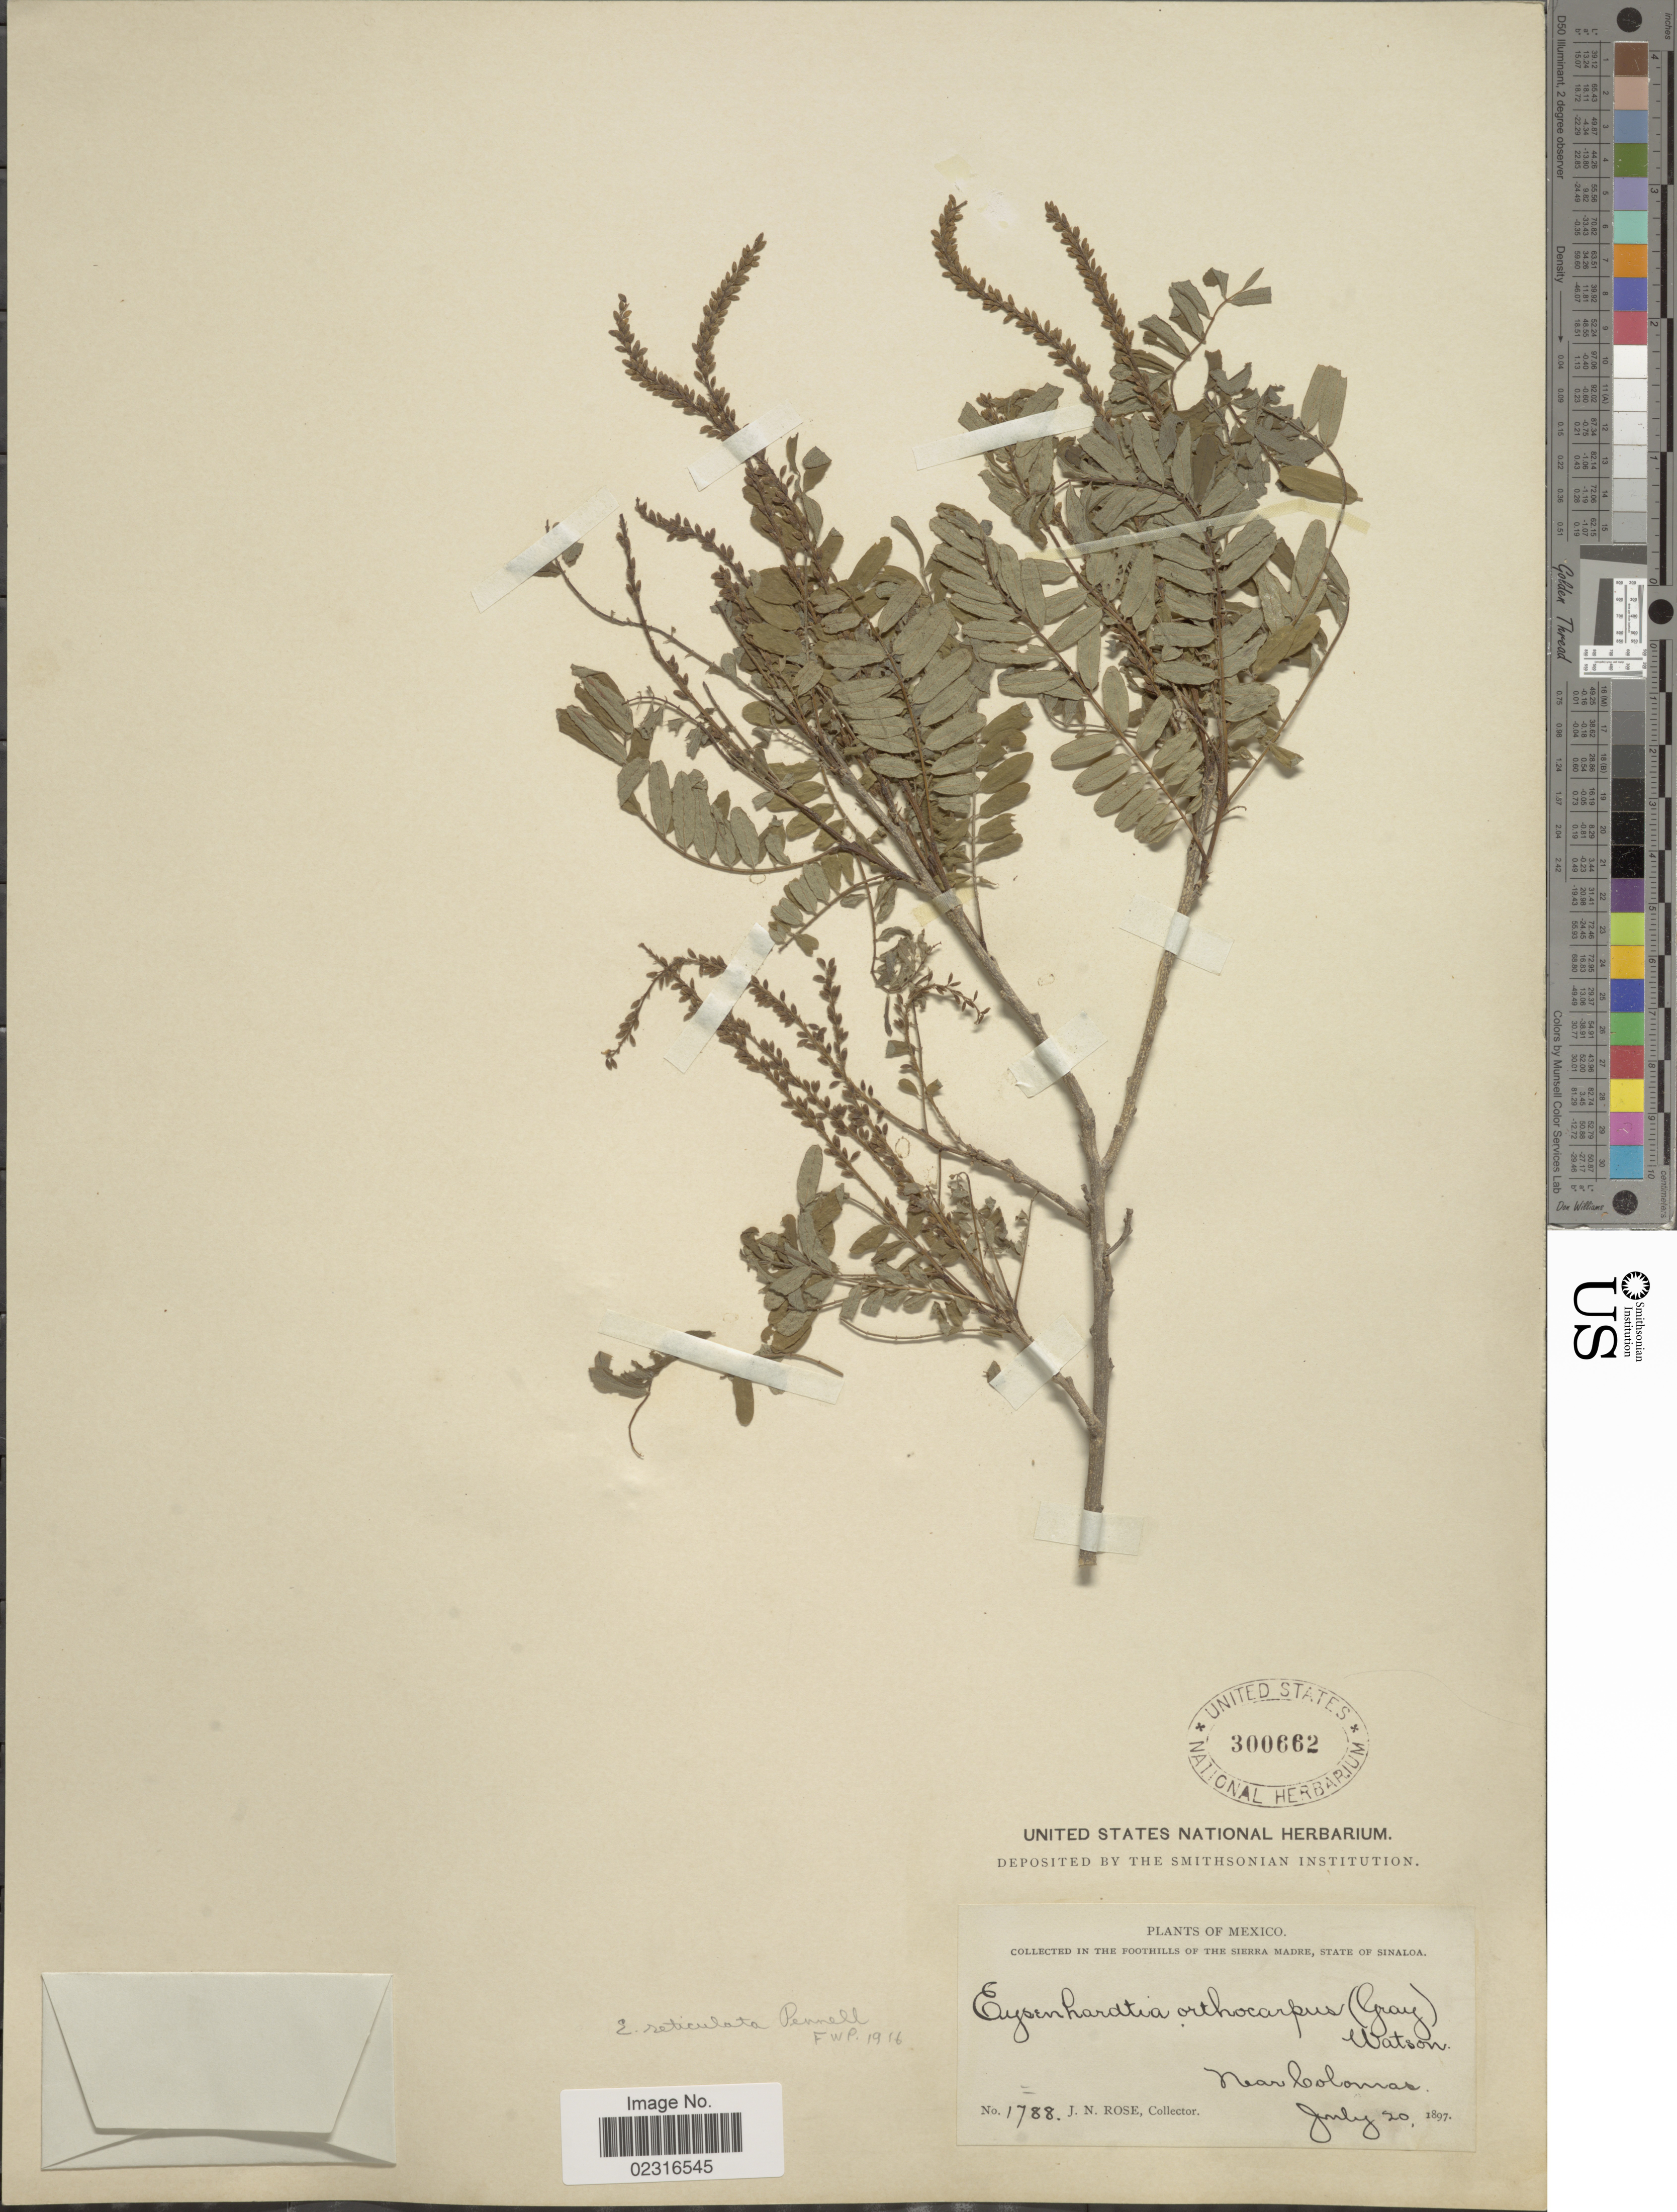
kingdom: Plantae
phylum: Tracheophyta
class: Magnoliopsida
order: Fabales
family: Fabaceae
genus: Eysenhardtia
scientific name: Eysenhardtia reticulata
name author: Pennell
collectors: J. N. Rose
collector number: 1788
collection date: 1897-07-20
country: Mexico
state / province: Sinaloa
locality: In the foothills of the Sierra Madre, near Colonas.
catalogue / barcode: US 300662